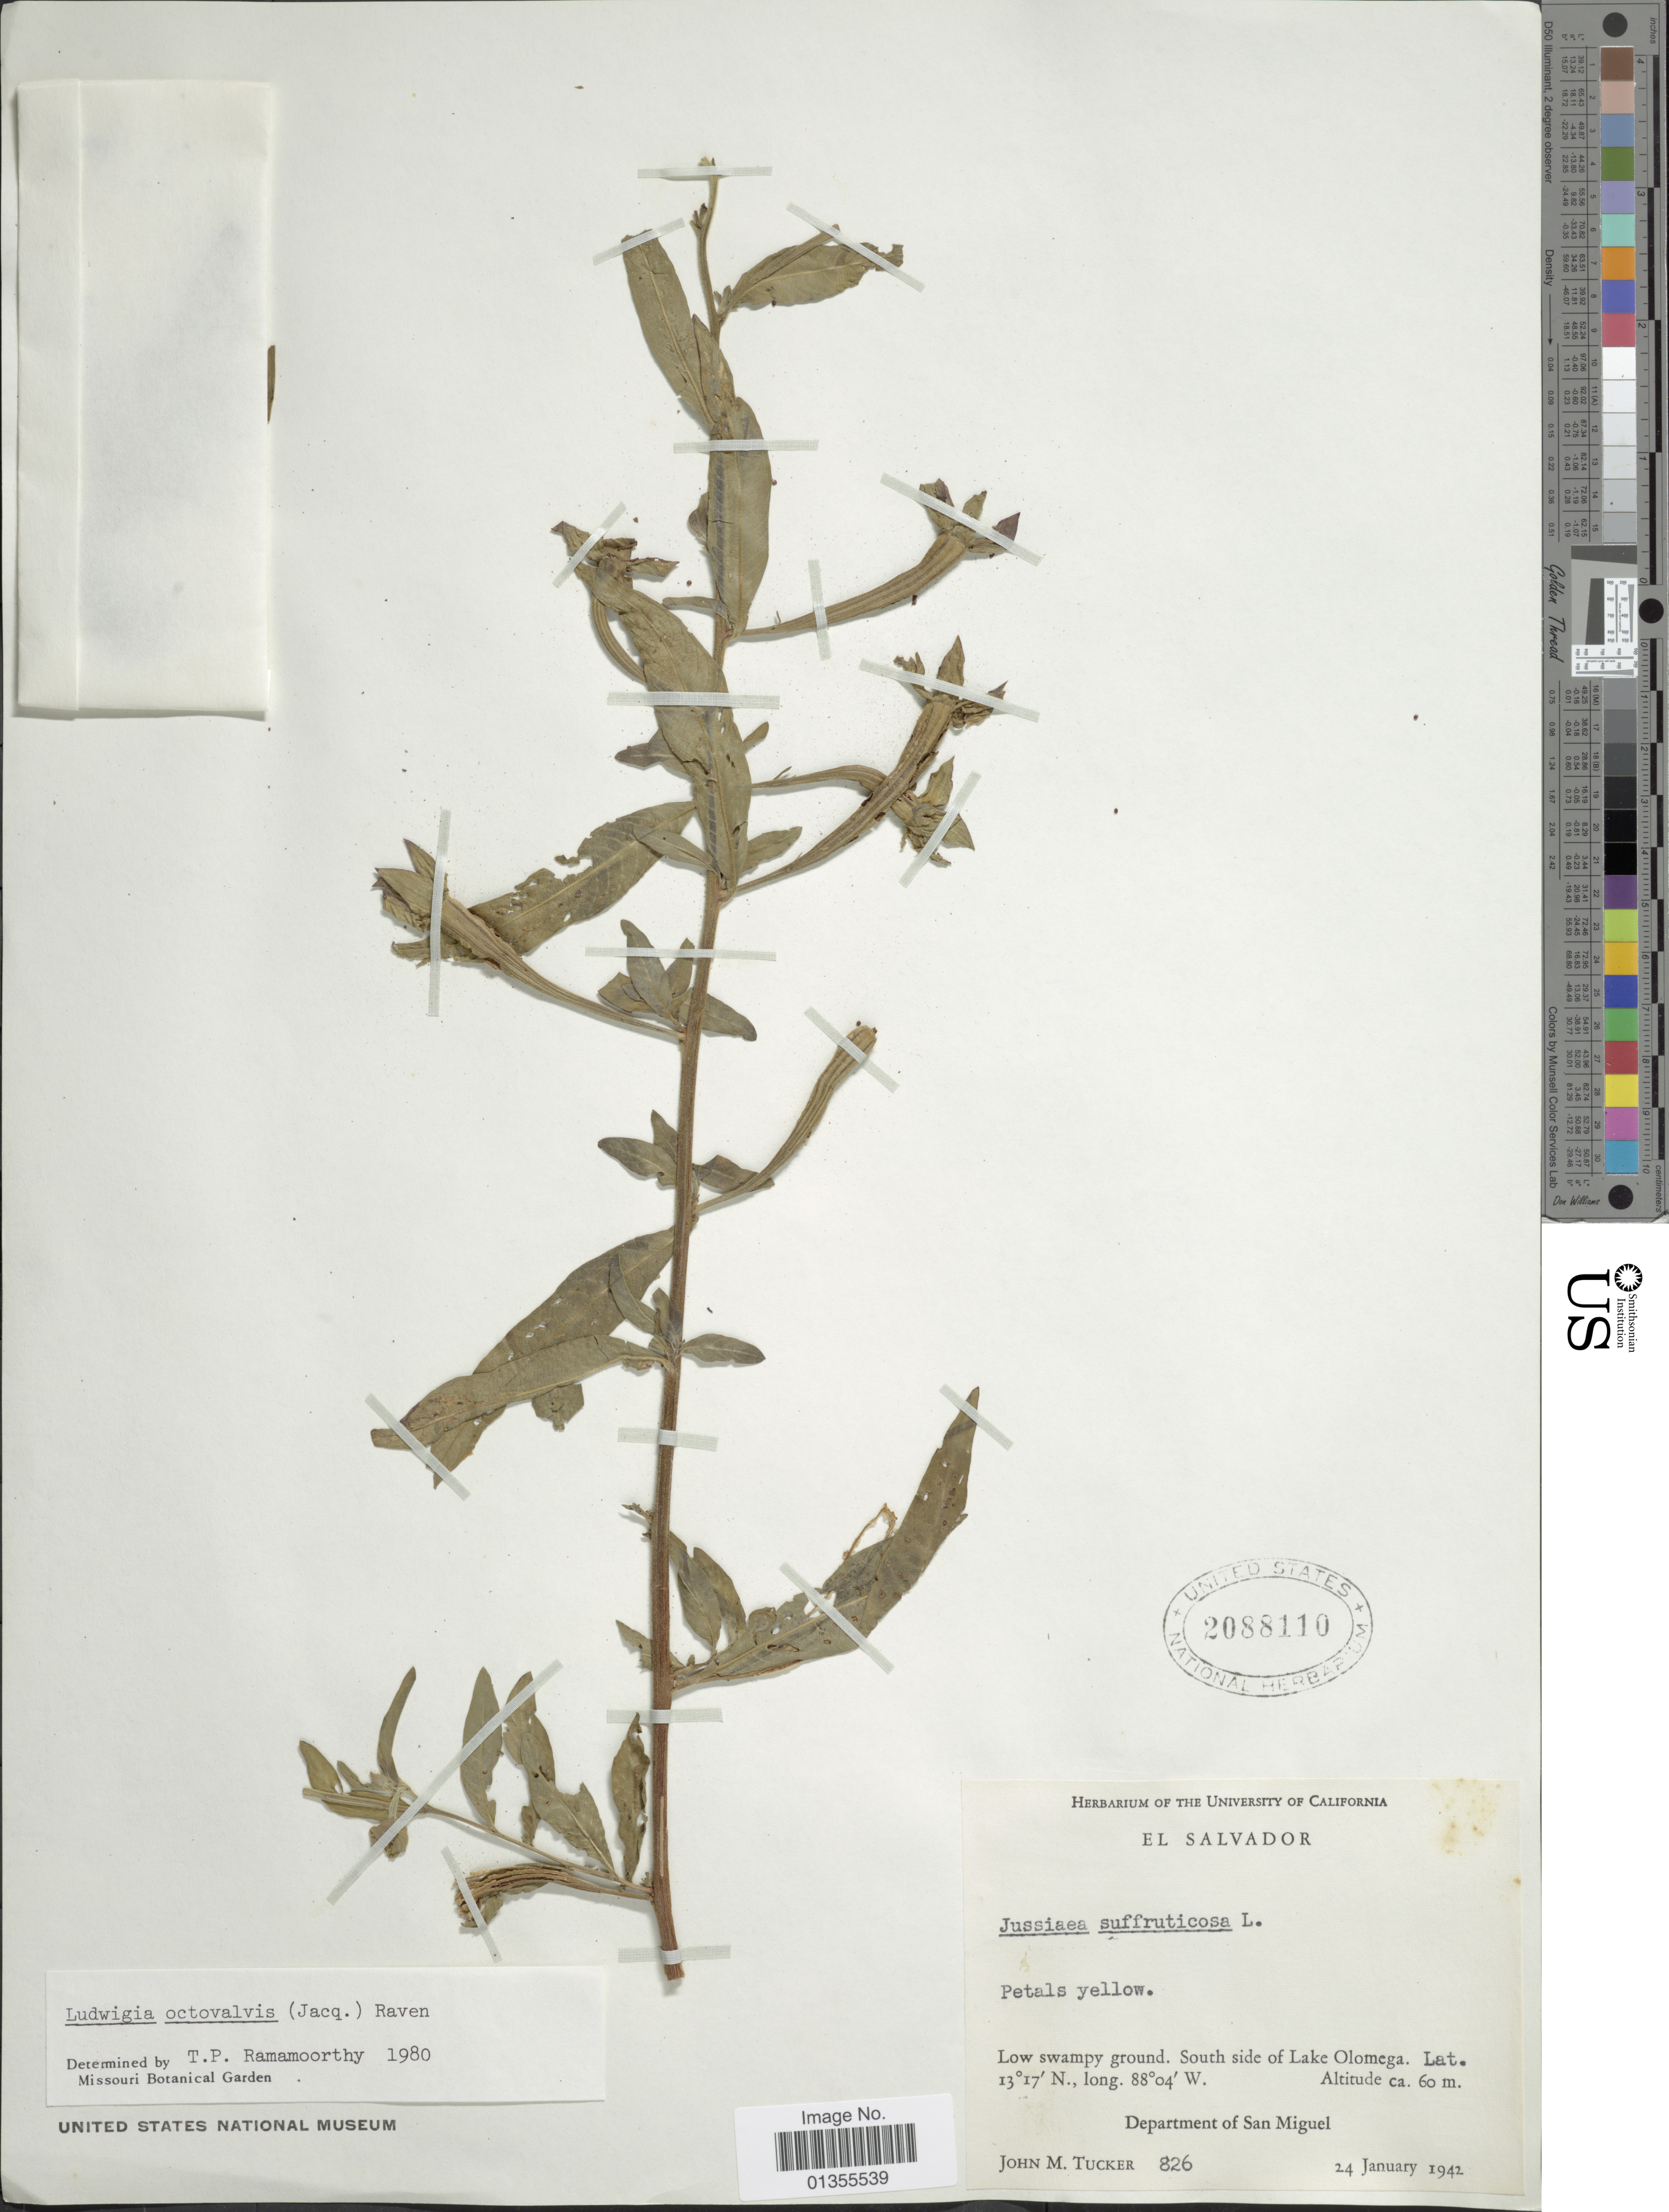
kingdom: Plantae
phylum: Tracheophyta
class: Magnoliopsida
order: Myrtales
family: Onagraceae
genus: Ludwigia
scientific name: Ludwigia octovalvis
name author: (Jacq.) P.H. Raven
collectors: J. M. Tucker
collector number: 826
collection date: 1942-01-24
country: El Salvador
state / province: San Miguel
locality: South side of Lake Olomega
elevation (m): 60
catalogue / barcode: US 2088110